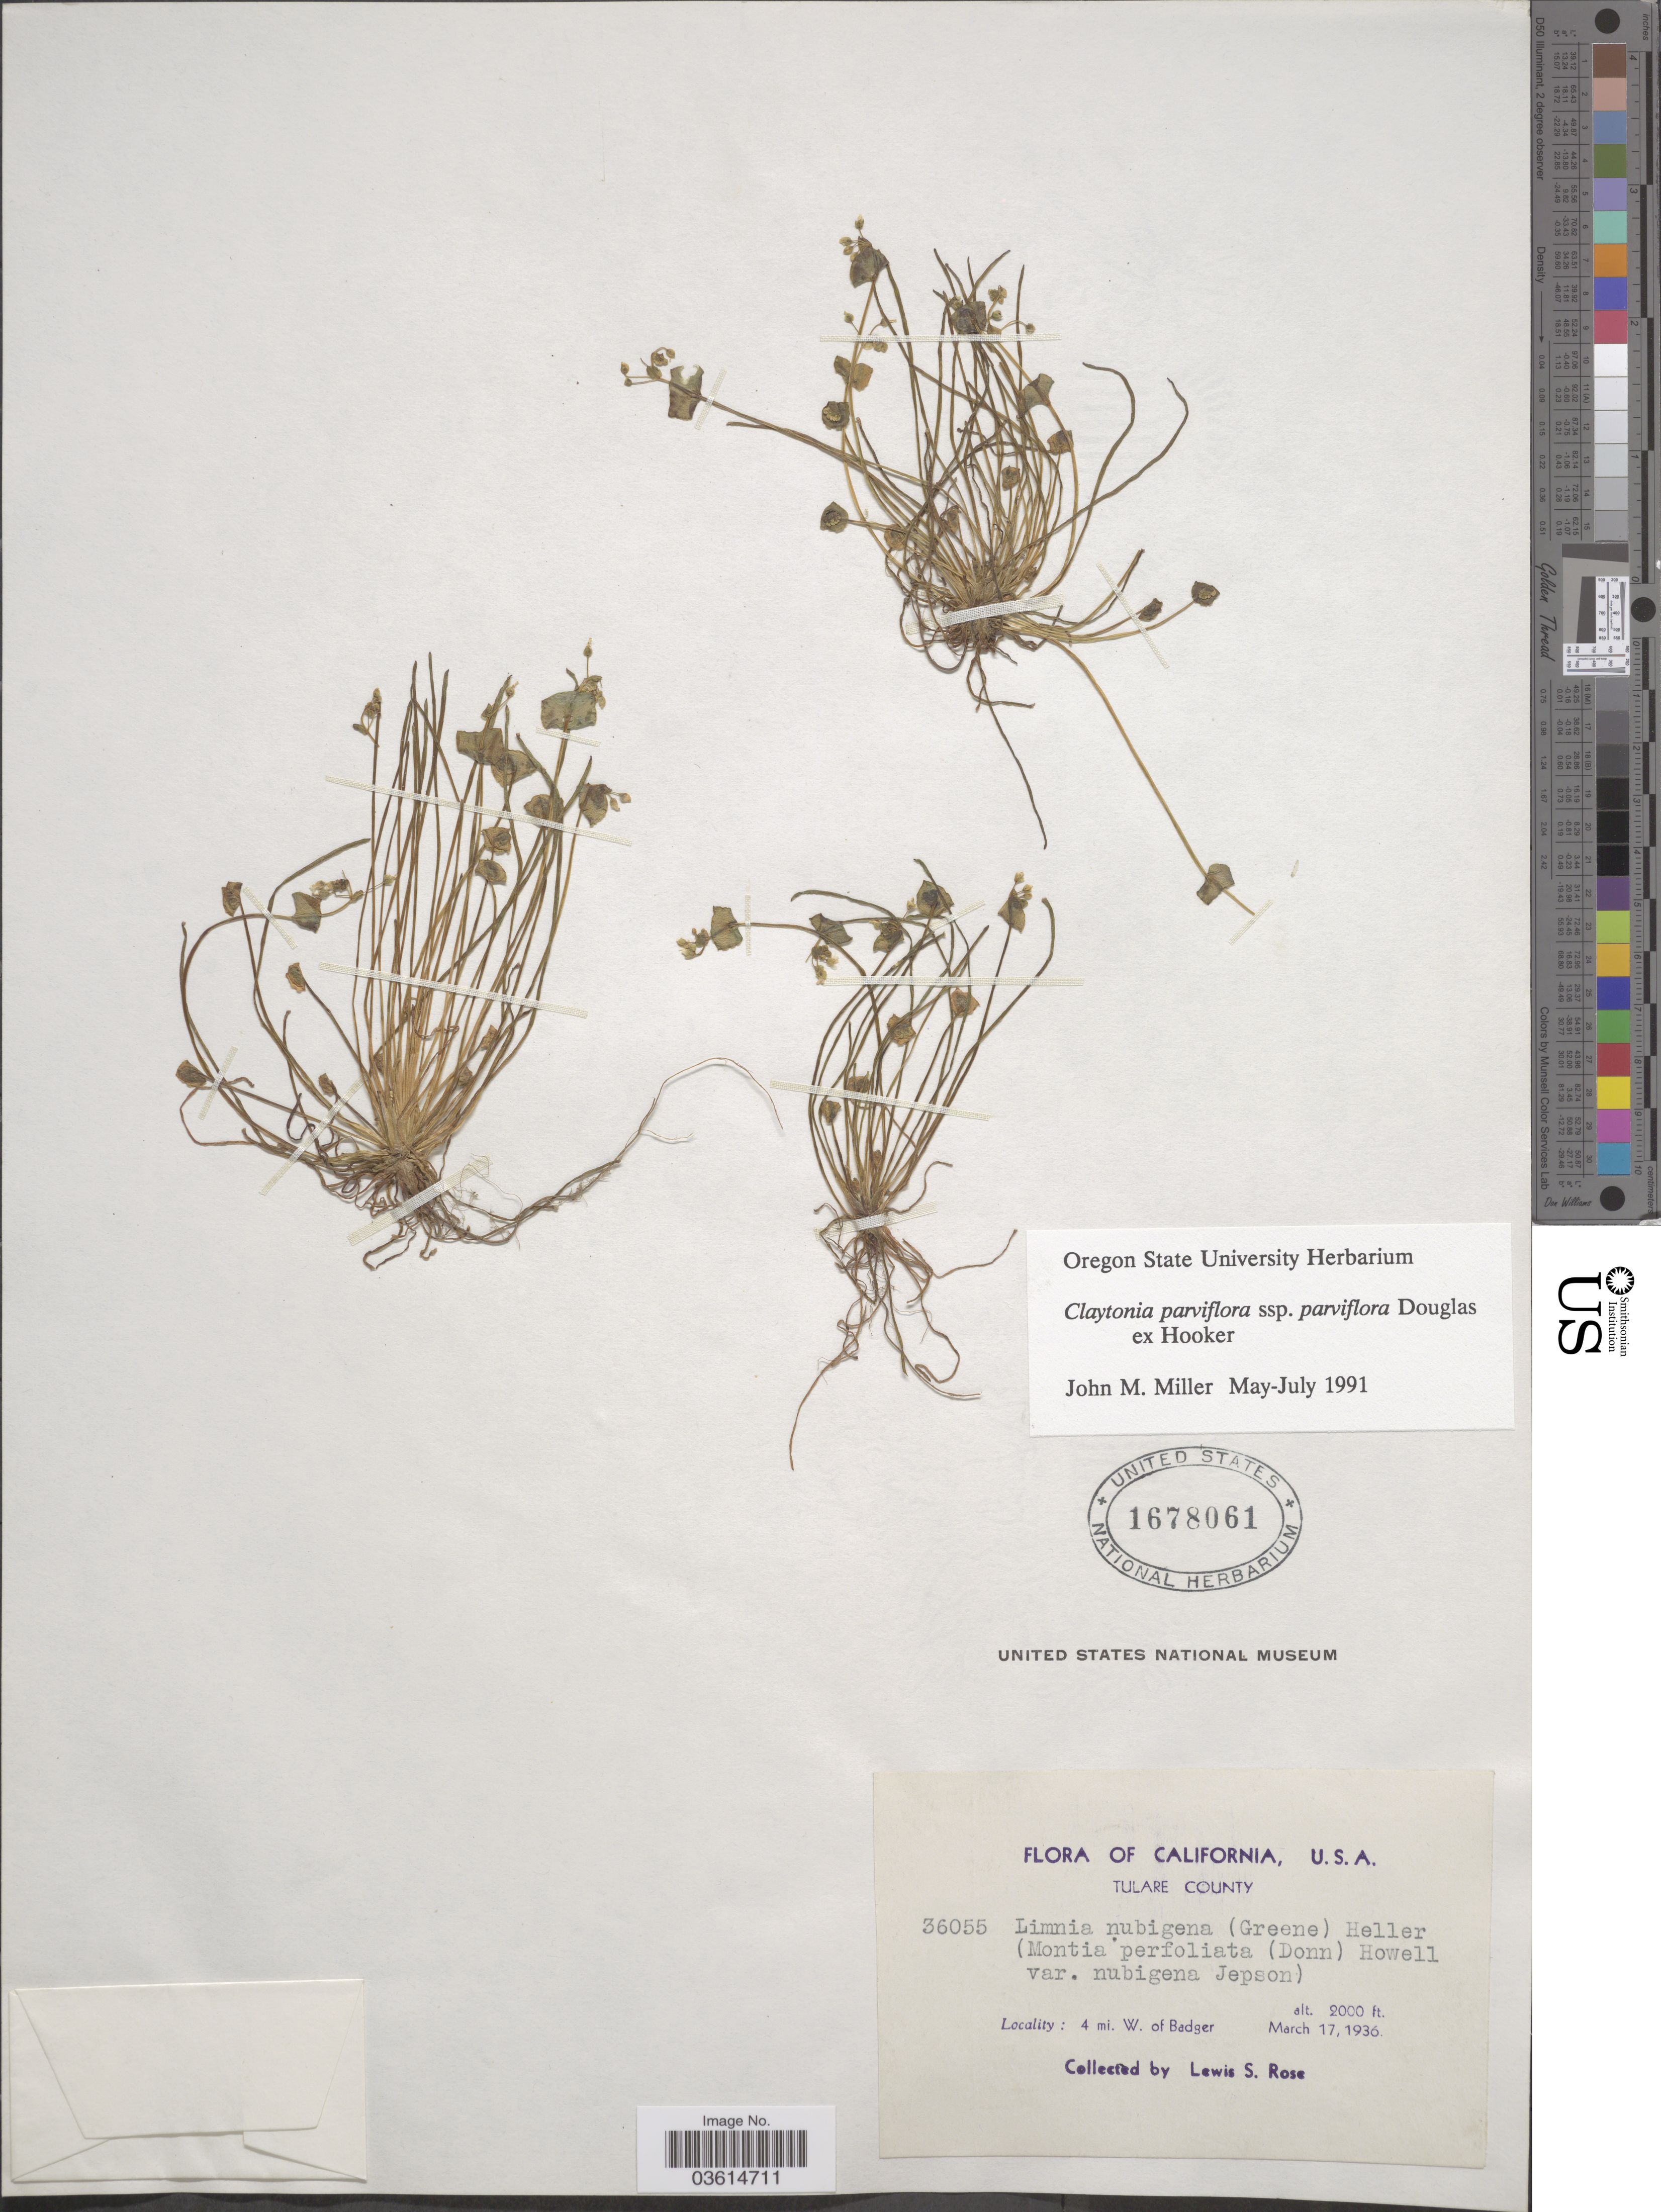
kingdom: Plantae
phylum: Tracheophyta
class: Magnoliopsida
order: Caryophyllales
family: Montiaceae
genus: Claytonia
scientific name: Claytonia parviflora subsp. parviflora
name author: Douglas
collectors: L. S. Rose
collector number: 36055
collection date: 1936-03-17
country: United States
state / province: California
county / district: Tulare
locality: U. S. A. Tulare County. 4 mi. W. of Badger.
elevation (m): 610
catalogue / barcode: US 1678061